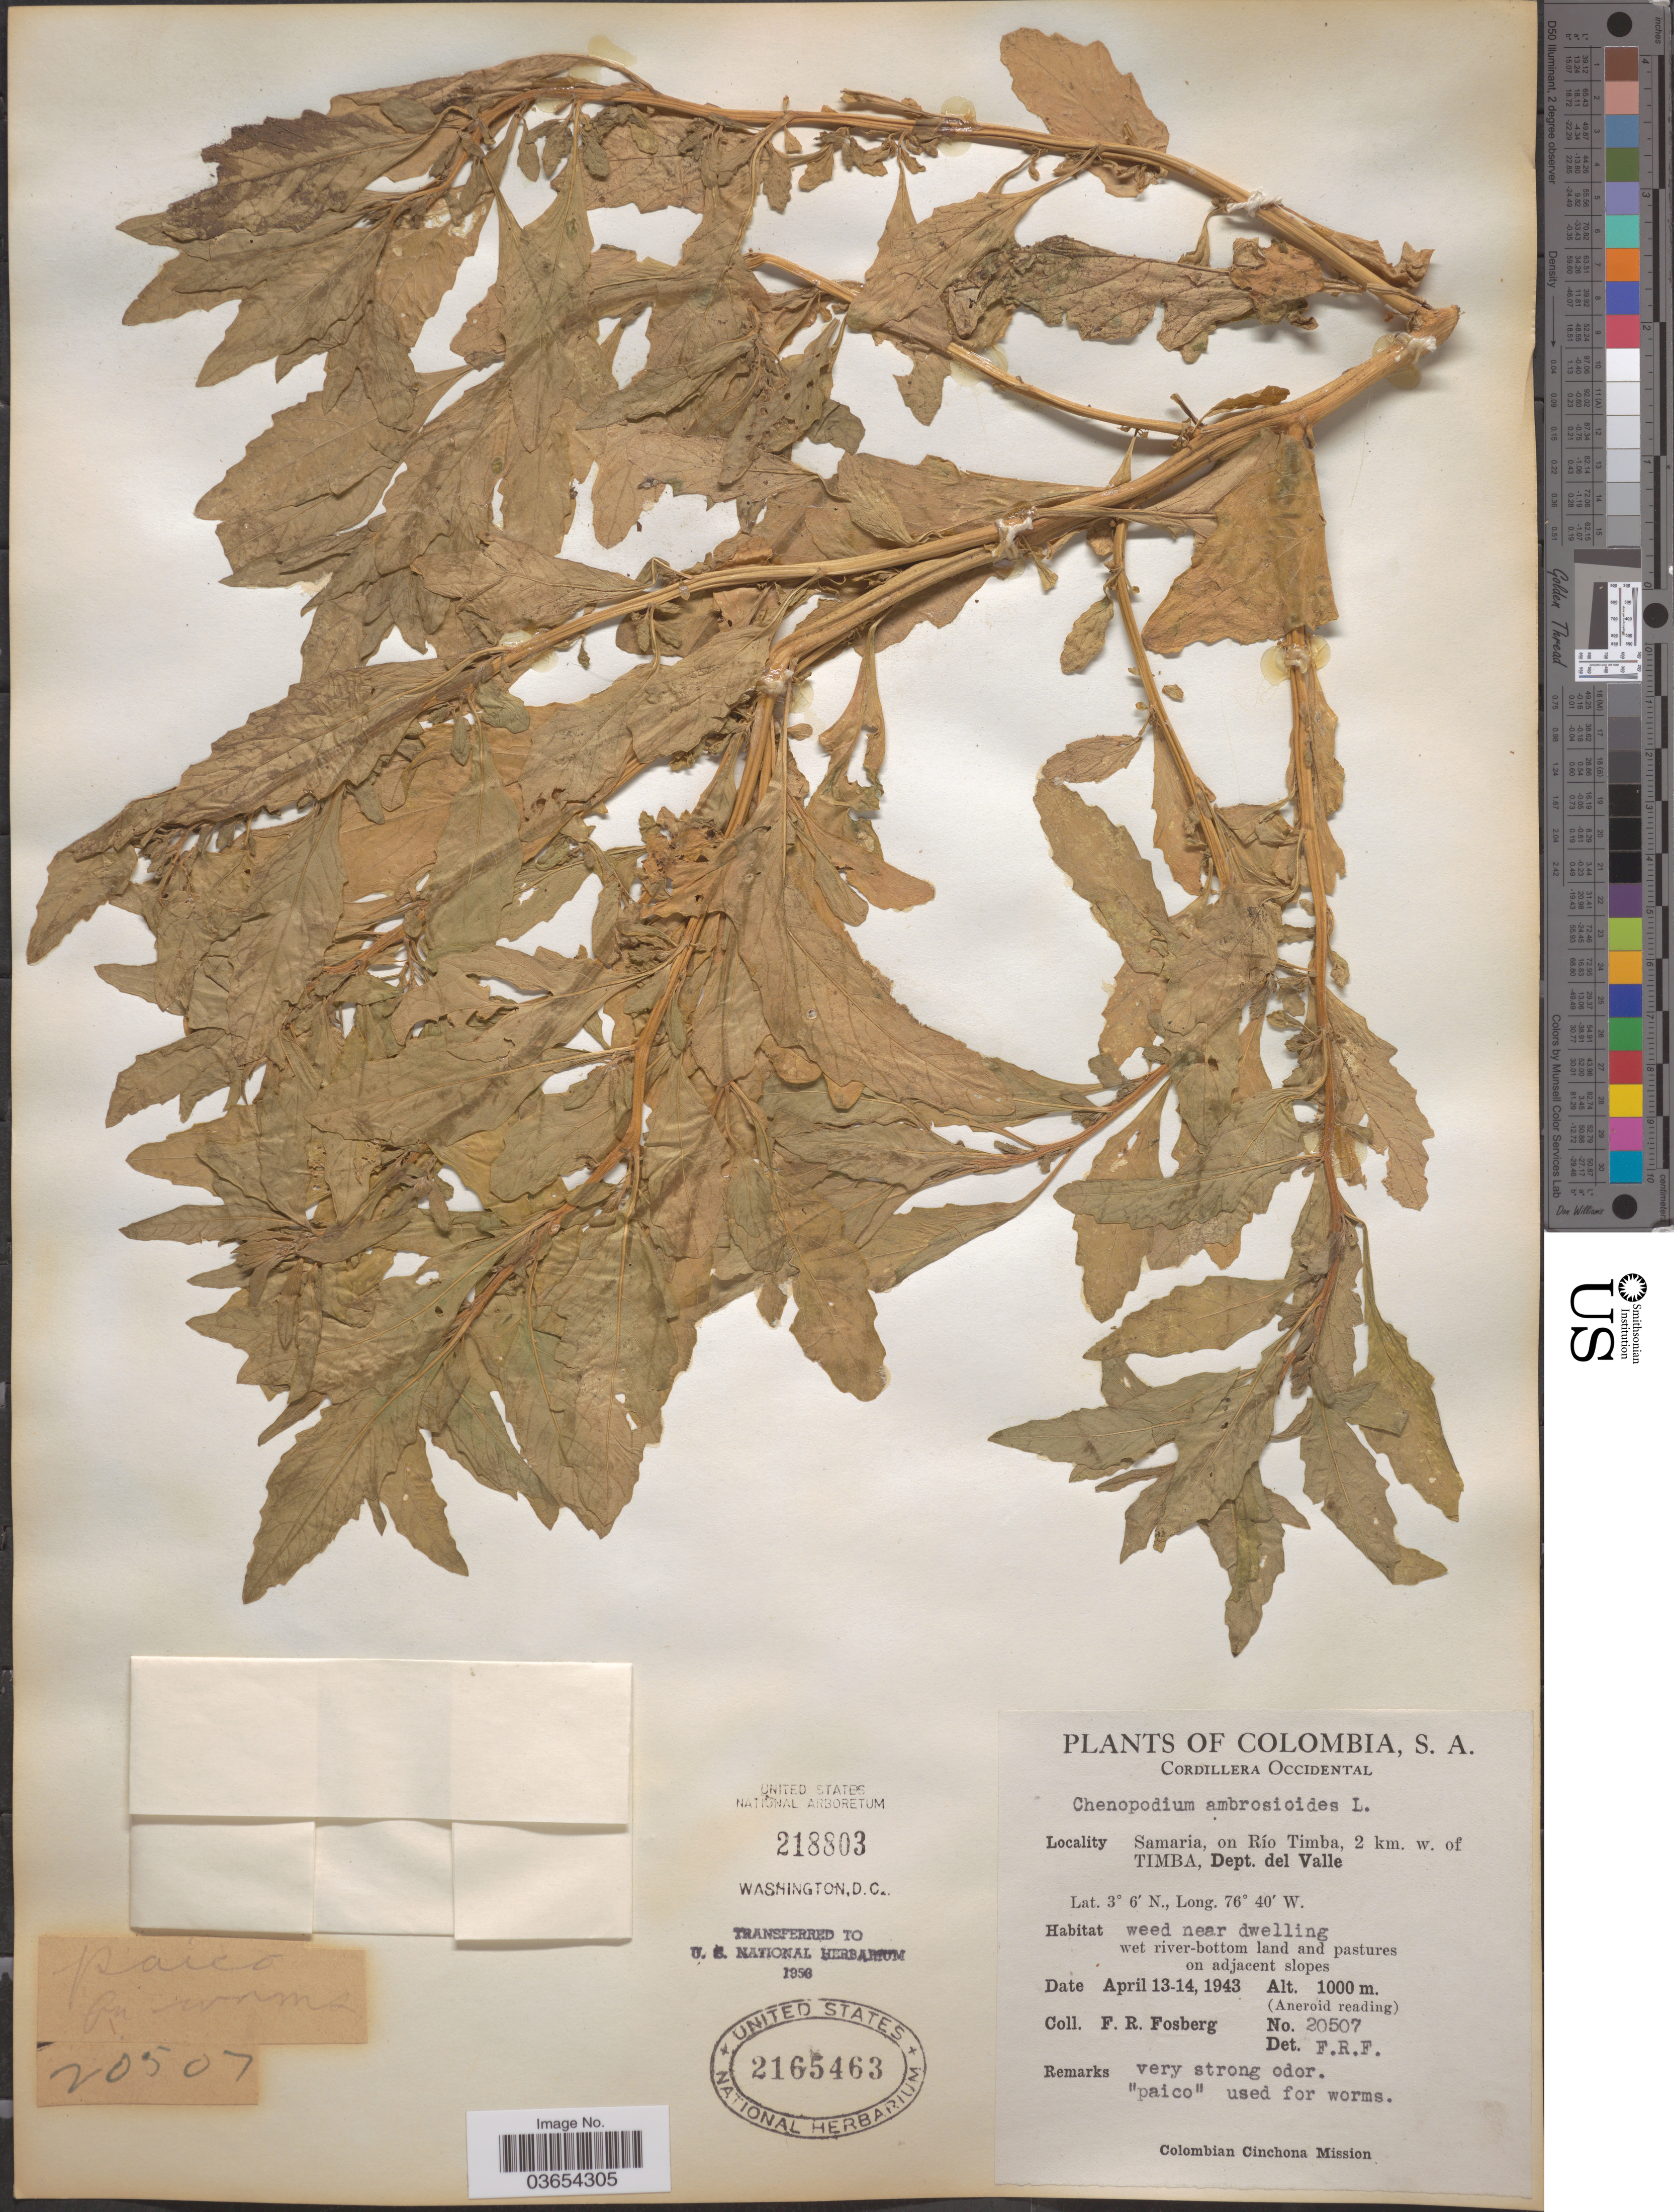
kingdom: Plantae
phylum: Tracheophyta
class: Magnoliopsida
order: Caryophyllales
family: Amaranthaceae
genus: Chenopodium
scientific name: Chenopodium ambrosioides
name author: L.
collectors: F. R. Fosberg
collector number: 20507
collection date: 1943-04-13/1943-04-14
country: Colombia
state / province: Valle del Cauca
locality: Cordillera Occidental. Samaria, on Río Timba, 2 km. w. of Timba, Dept. del Valle.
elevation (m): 1000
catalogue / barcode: US 2165463